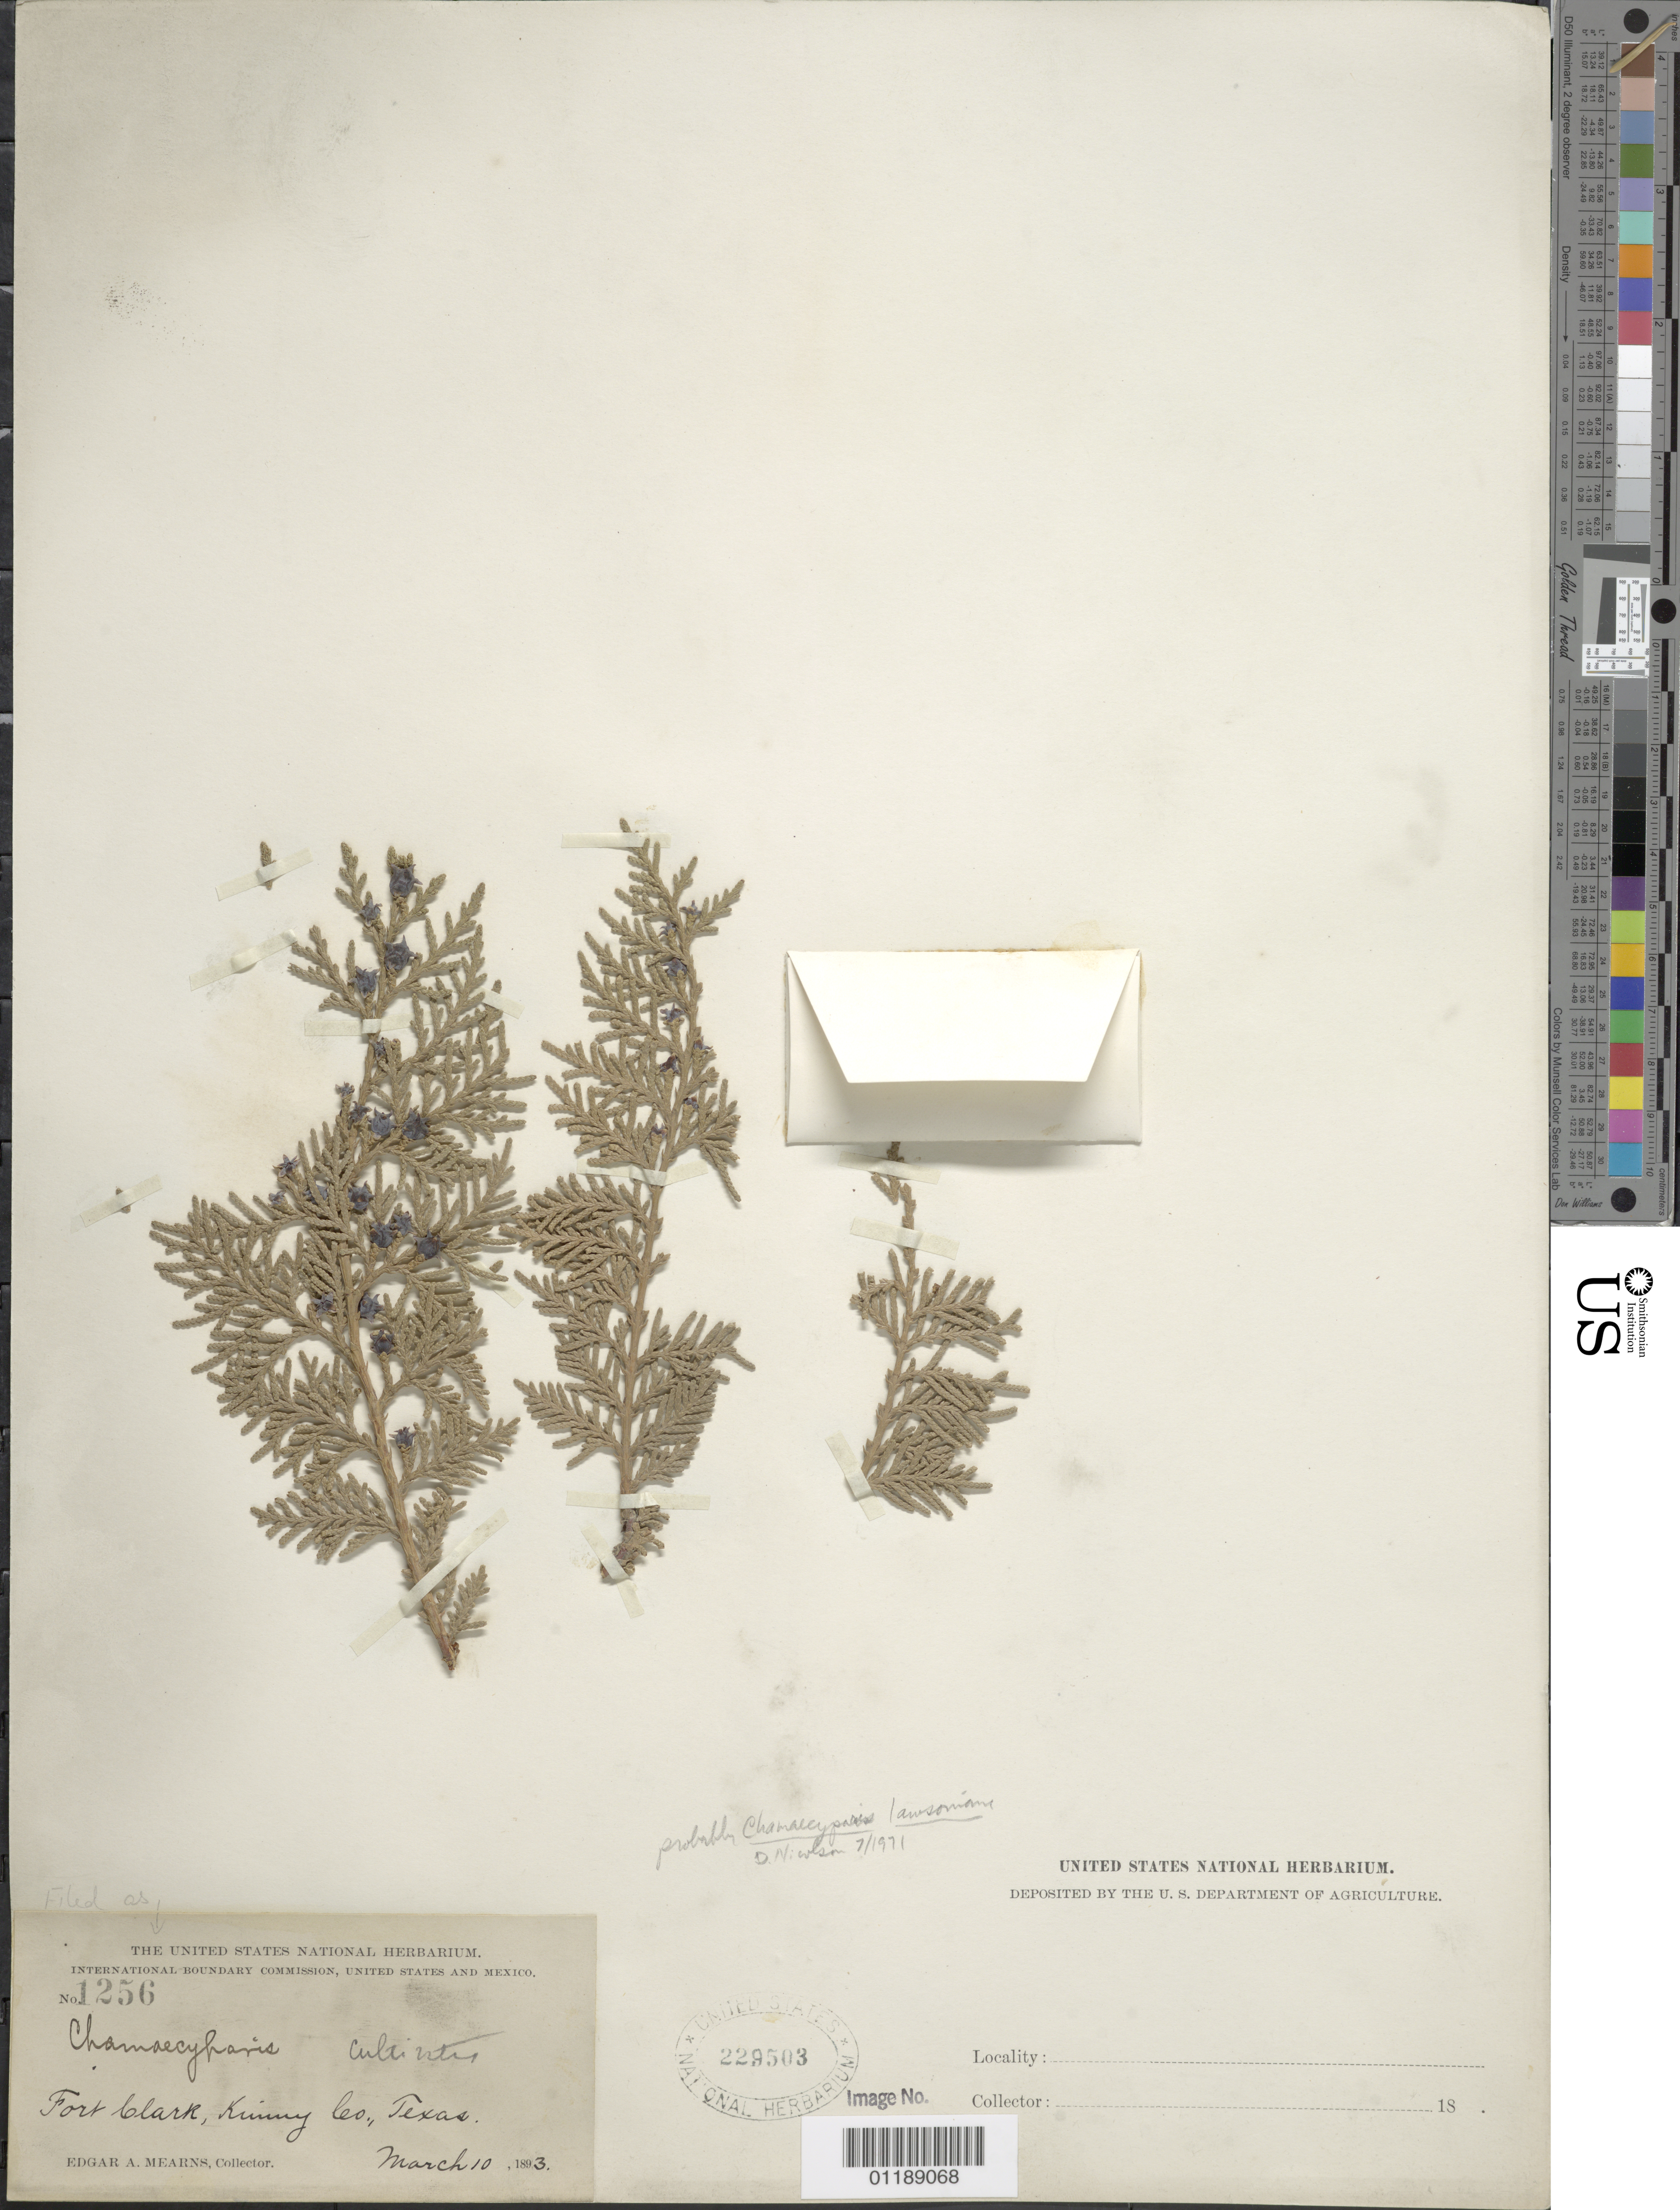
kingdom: Plantae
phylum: Tracheophyta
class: Pinopsida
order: Pinales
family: Cupressaceae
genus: Chamaecyparis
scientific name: Chamaecyparis lawsoniana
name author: (A. Murray bis) Parl.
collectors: E. A. Mearns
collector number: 1256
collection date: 1893-03-10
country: United States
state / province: Texas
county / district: Kinney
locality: Fort Clark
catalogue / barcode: US 229503